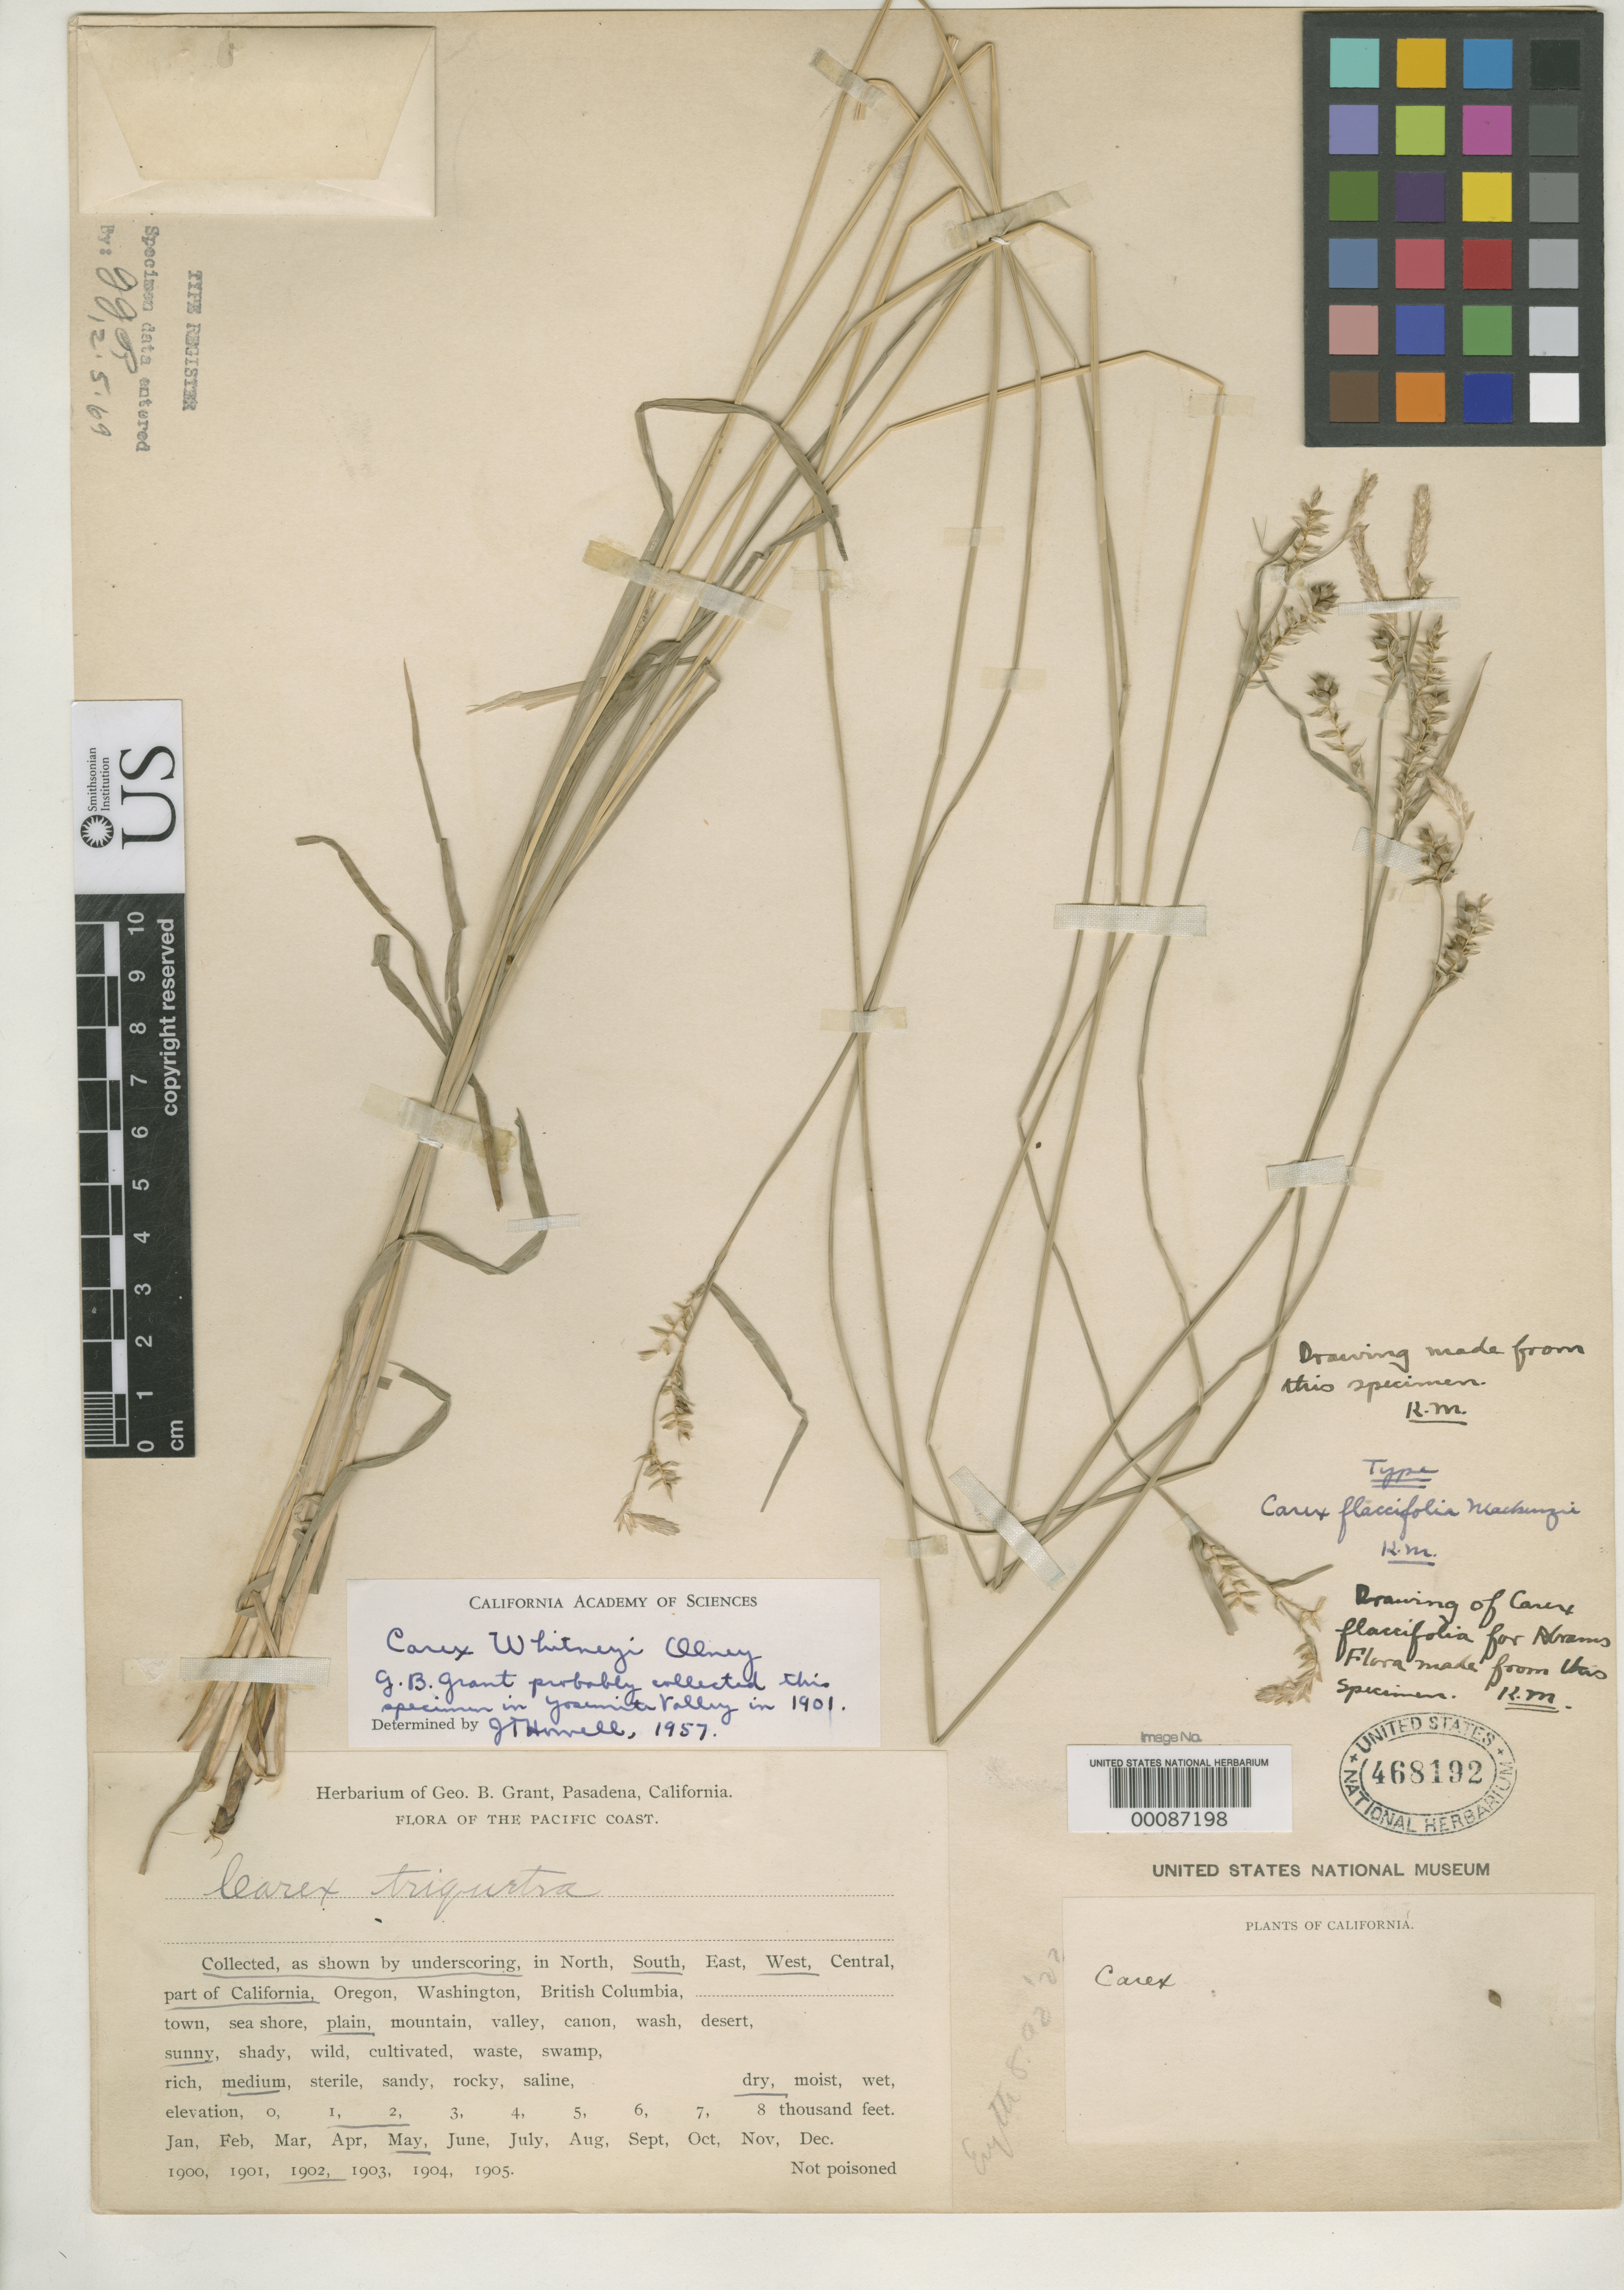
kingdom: Plantae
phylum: Tracheophyta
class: Liliopsida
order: Poales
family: Cyperaceae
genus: Carex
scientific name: Carex flaccifolia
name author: Mack.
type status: Type Collection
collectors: G. Grant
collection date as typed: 01 May 1902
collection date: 1902-05-01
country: United States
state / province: California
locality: Southwest (part).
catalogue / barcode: US 468192